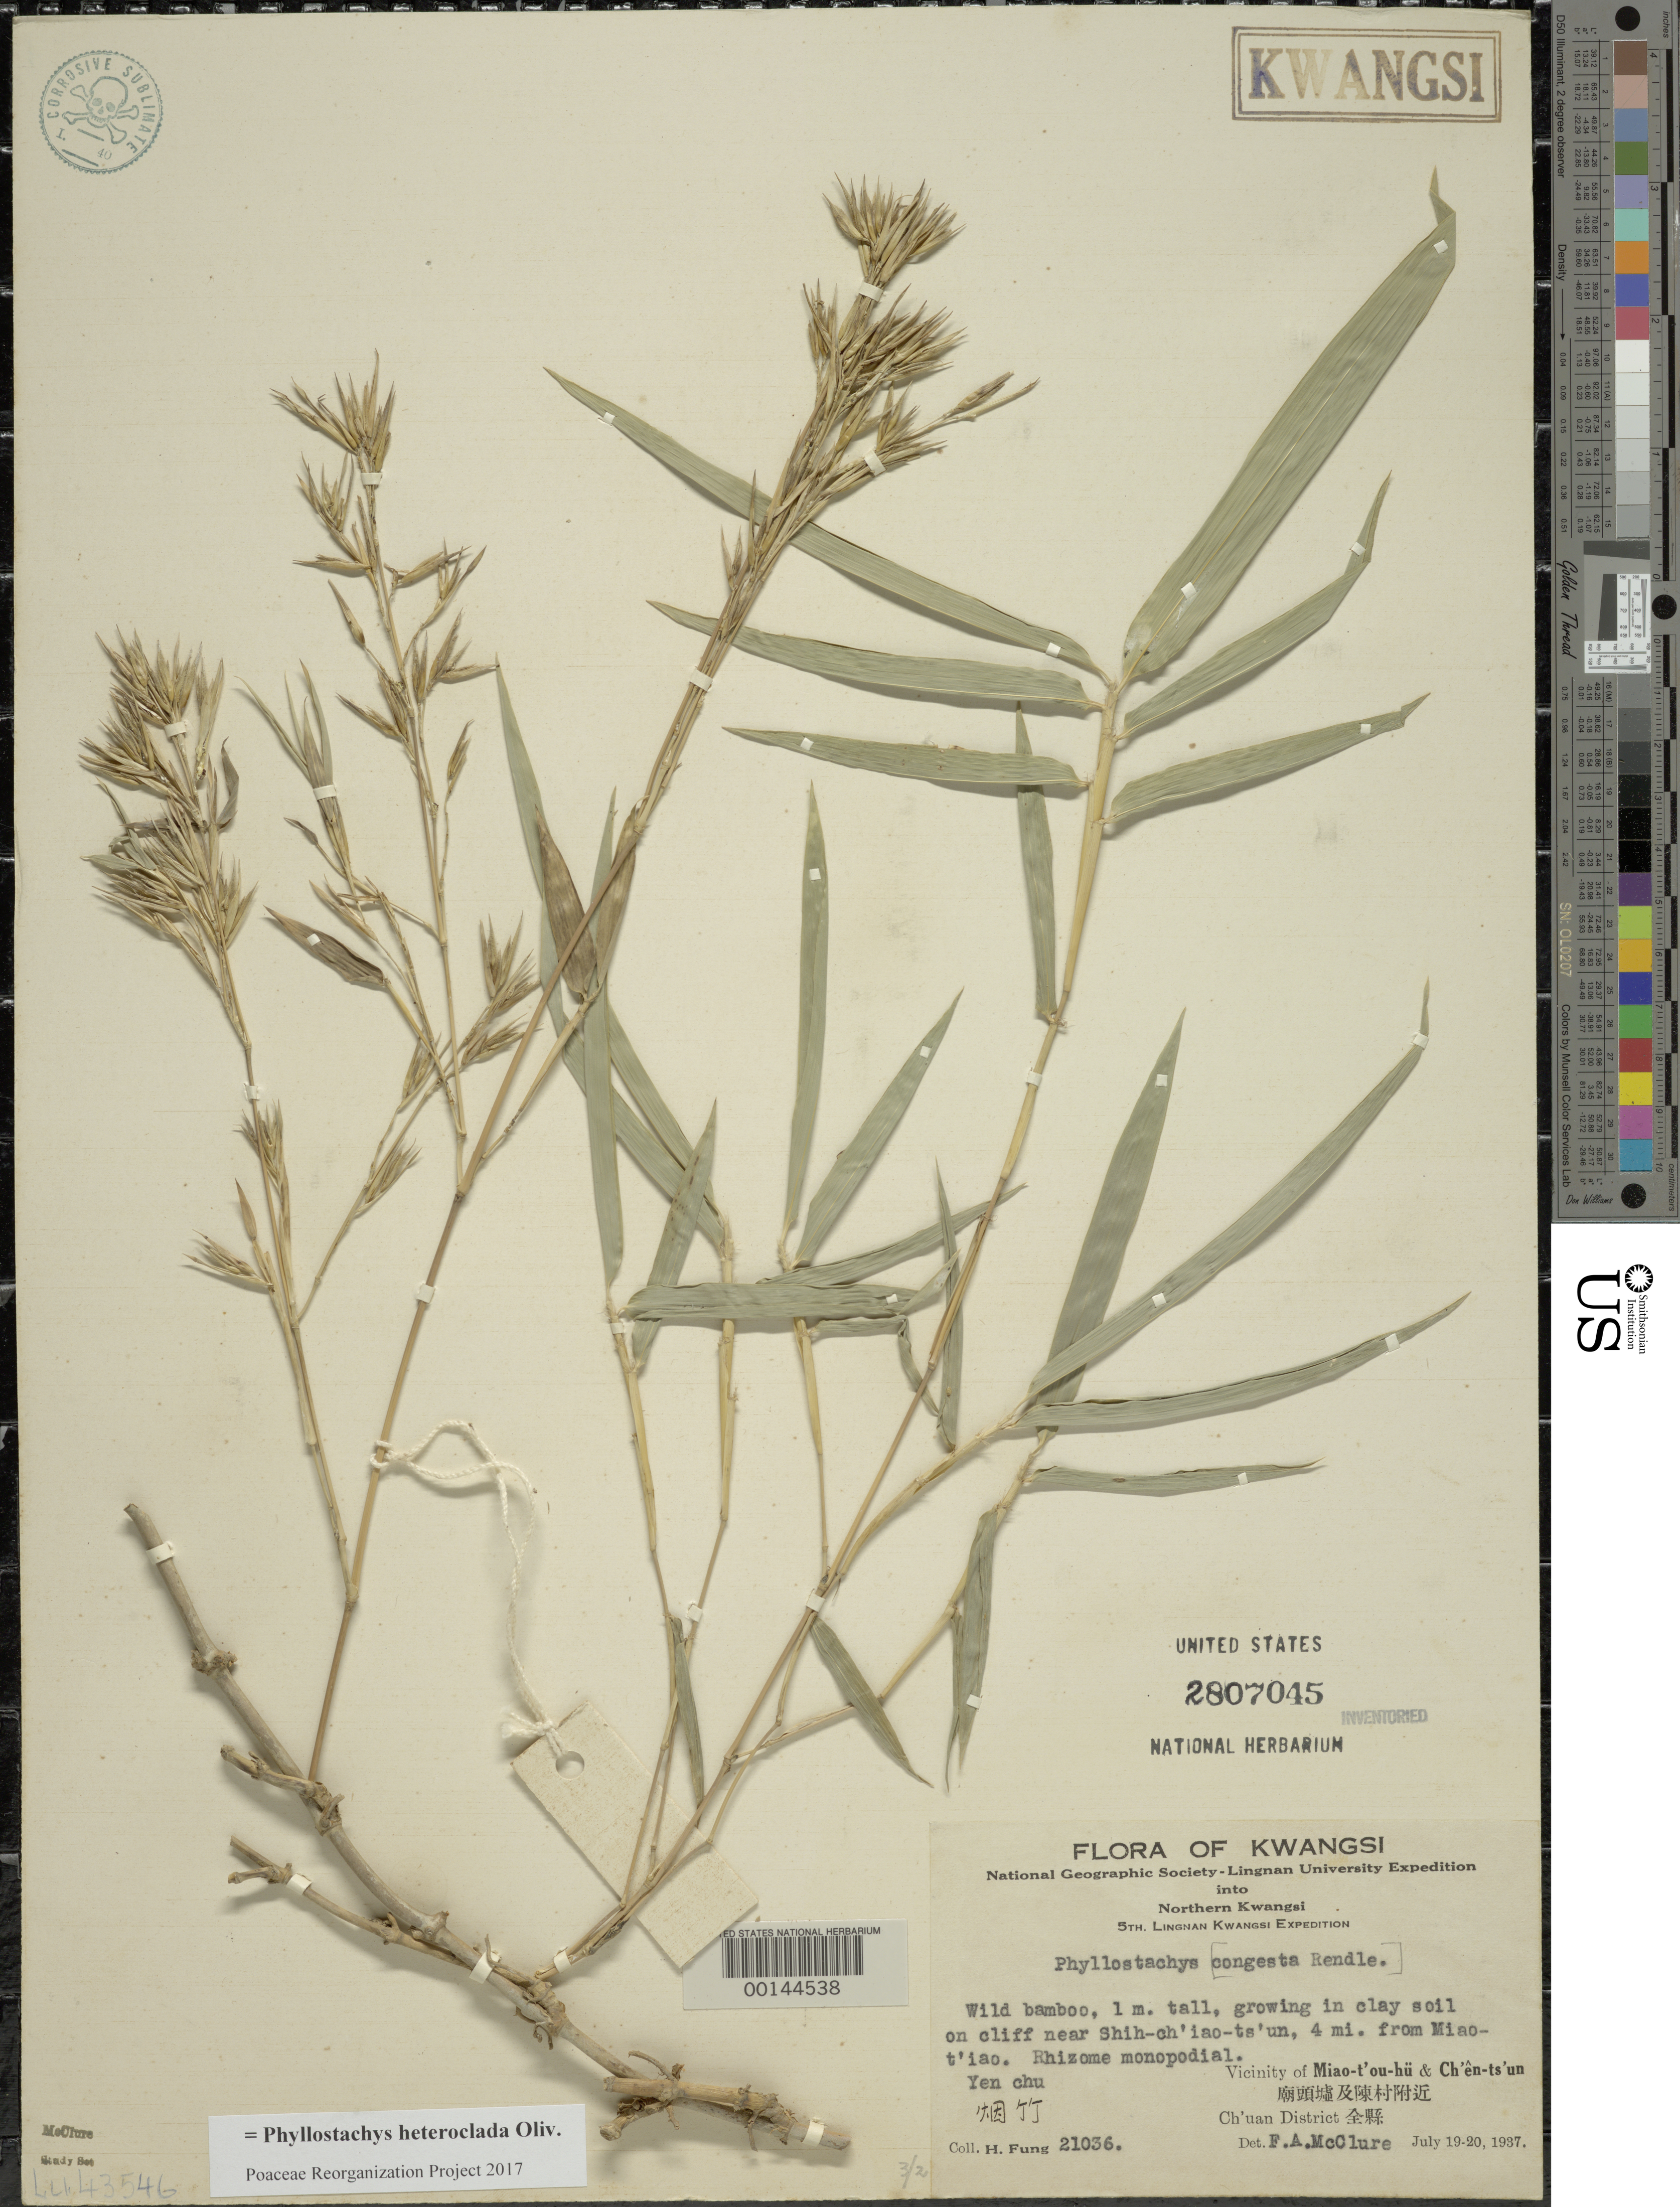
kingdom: Plantae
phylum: Tracheophyta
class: Liliopsida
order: Poales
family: Poaceae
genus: Phyllostachys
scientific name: Phyllostachys heteroclada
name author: Oliv.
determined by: Poaceae Reorganization Project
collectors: H. L. Fung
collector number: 21036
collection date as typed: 19 Jul 1937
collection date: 1937-07-19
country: China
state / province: Jiangxi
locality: Ch'uan, miao-t'ou-hu/ch'en-ts'un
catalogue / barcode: US 2807045